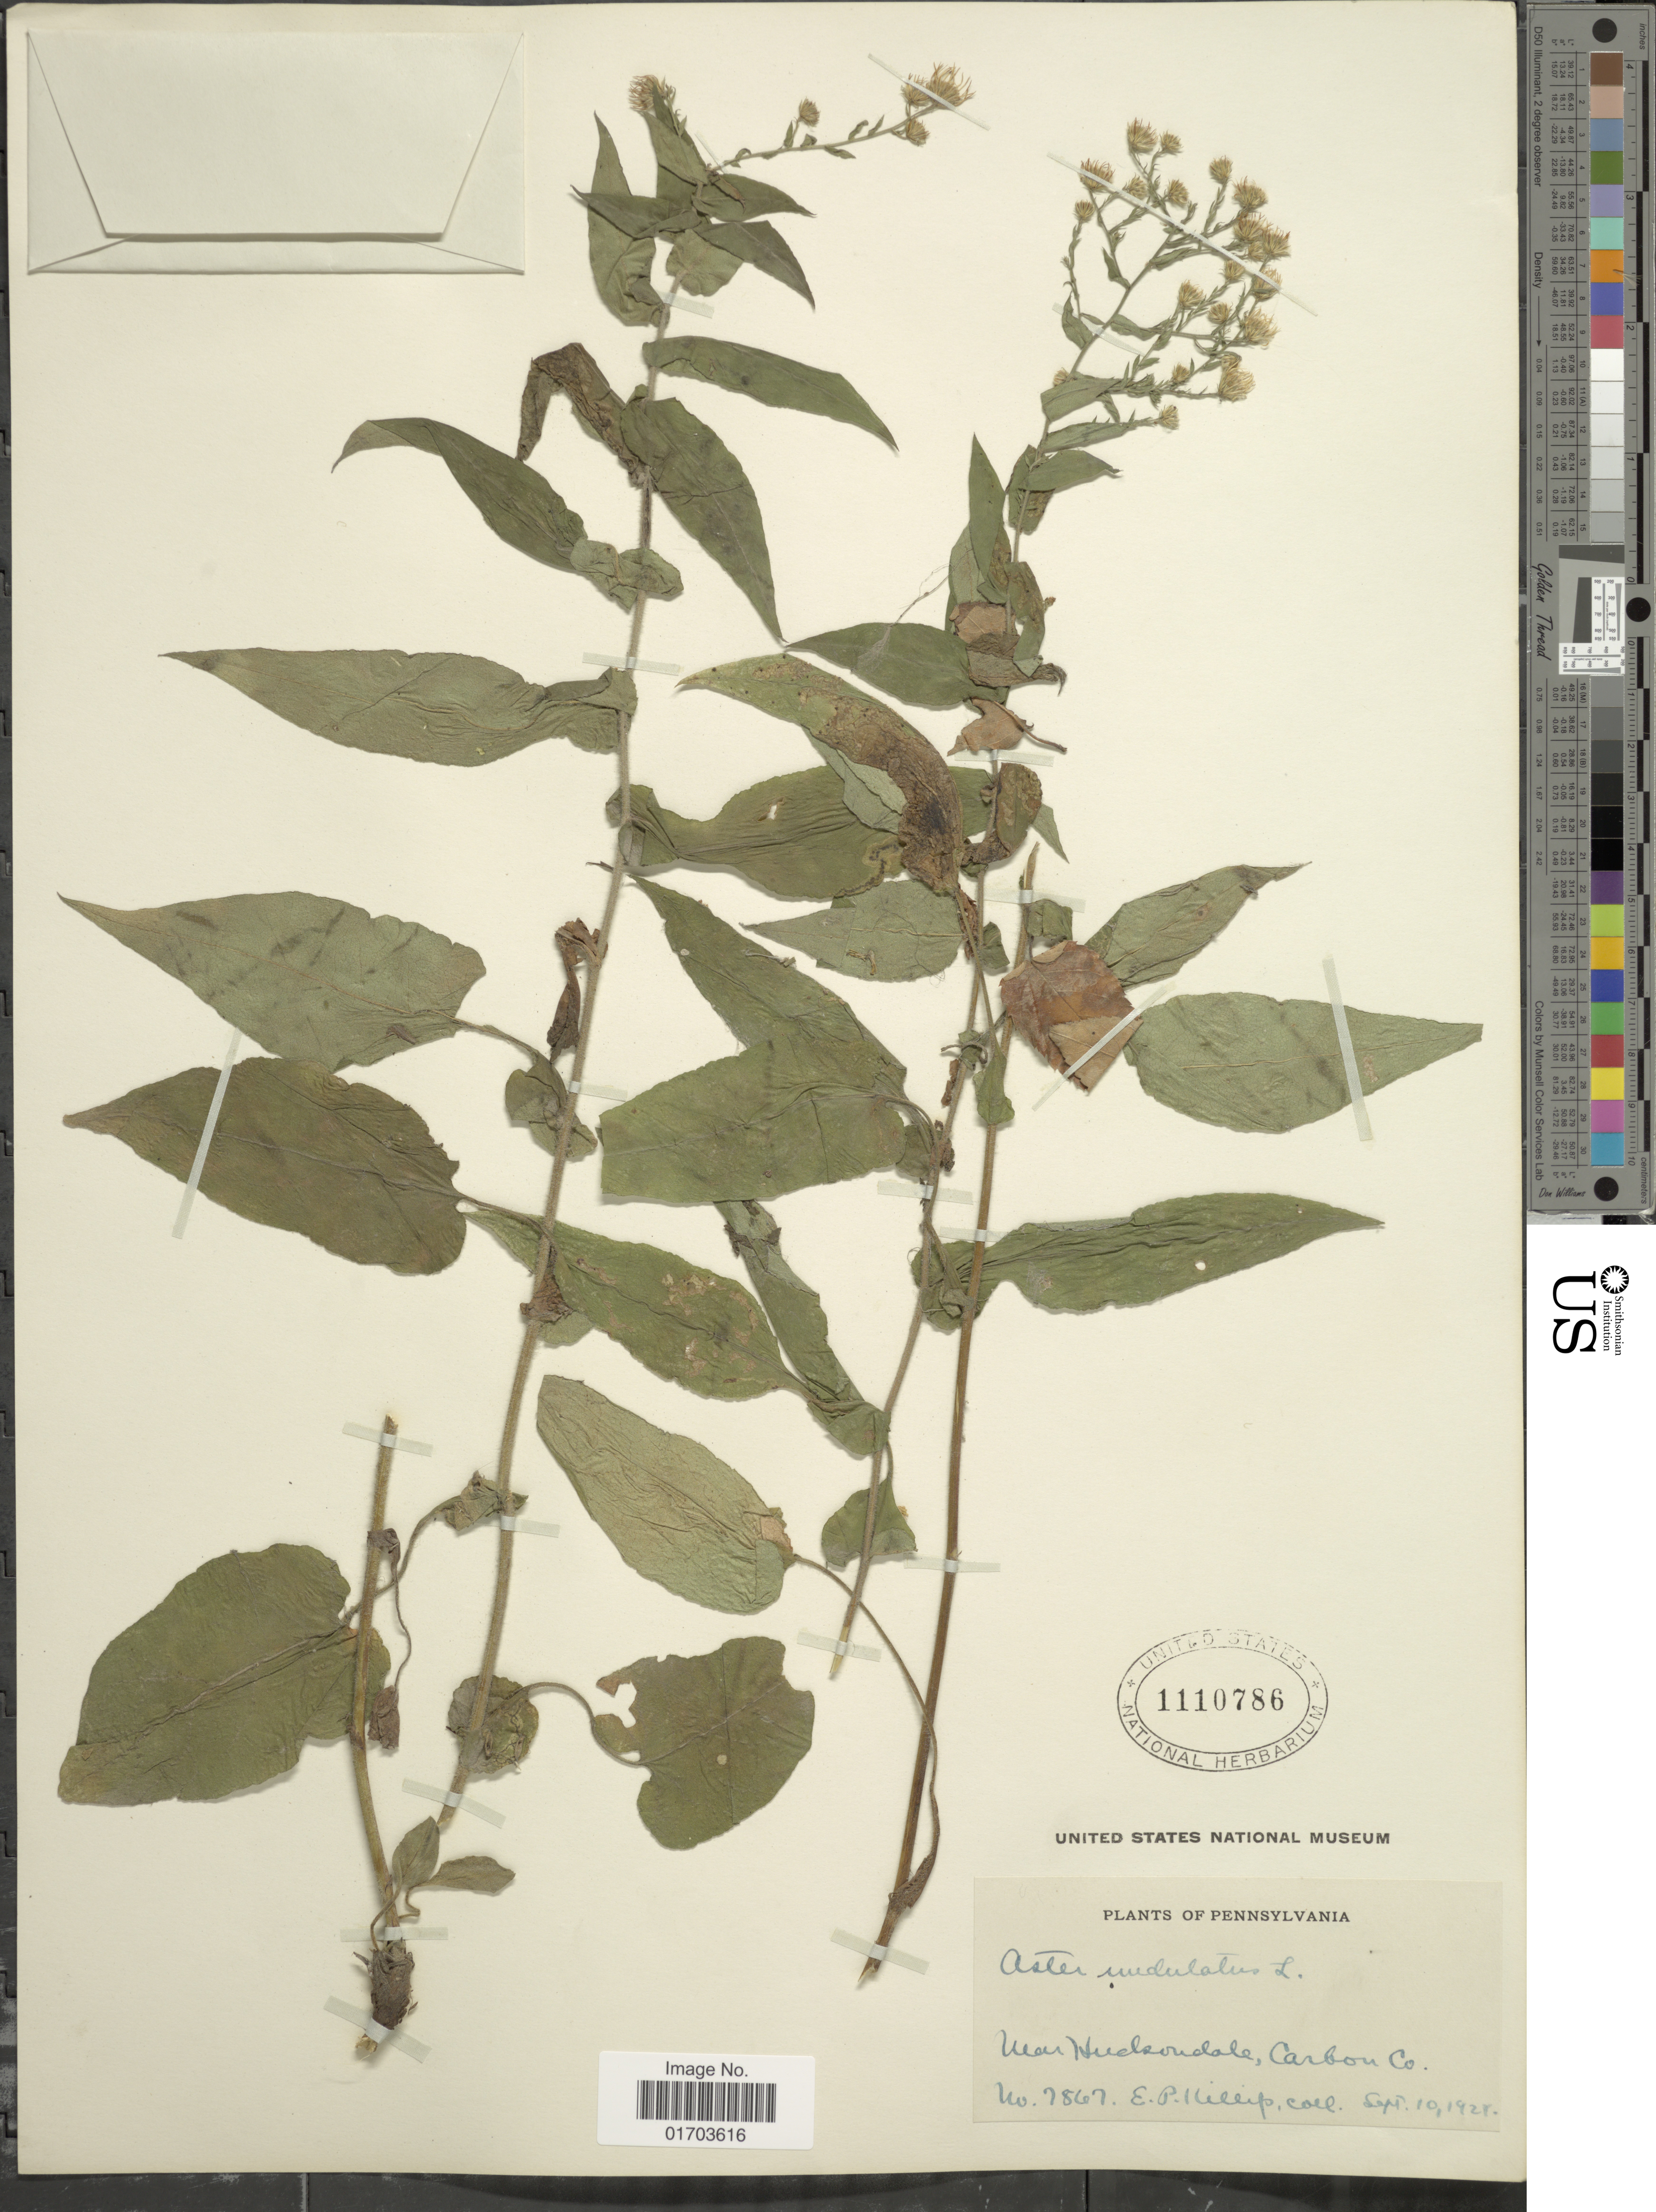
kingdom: Plantae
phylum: Tracheophyta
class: Magnoliopsida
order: Asterales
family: Asteraceae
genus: Symphyotrichum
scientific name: Symphyotrichum undulatum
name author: (L.) G.L. Nesom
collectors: E. P. Killip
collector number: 7867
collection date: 1928-09-10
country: United States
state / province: Pennsylvania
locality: Pennsylvania. Near Hudsondale, Carbon Co.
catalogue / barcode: US 1110786